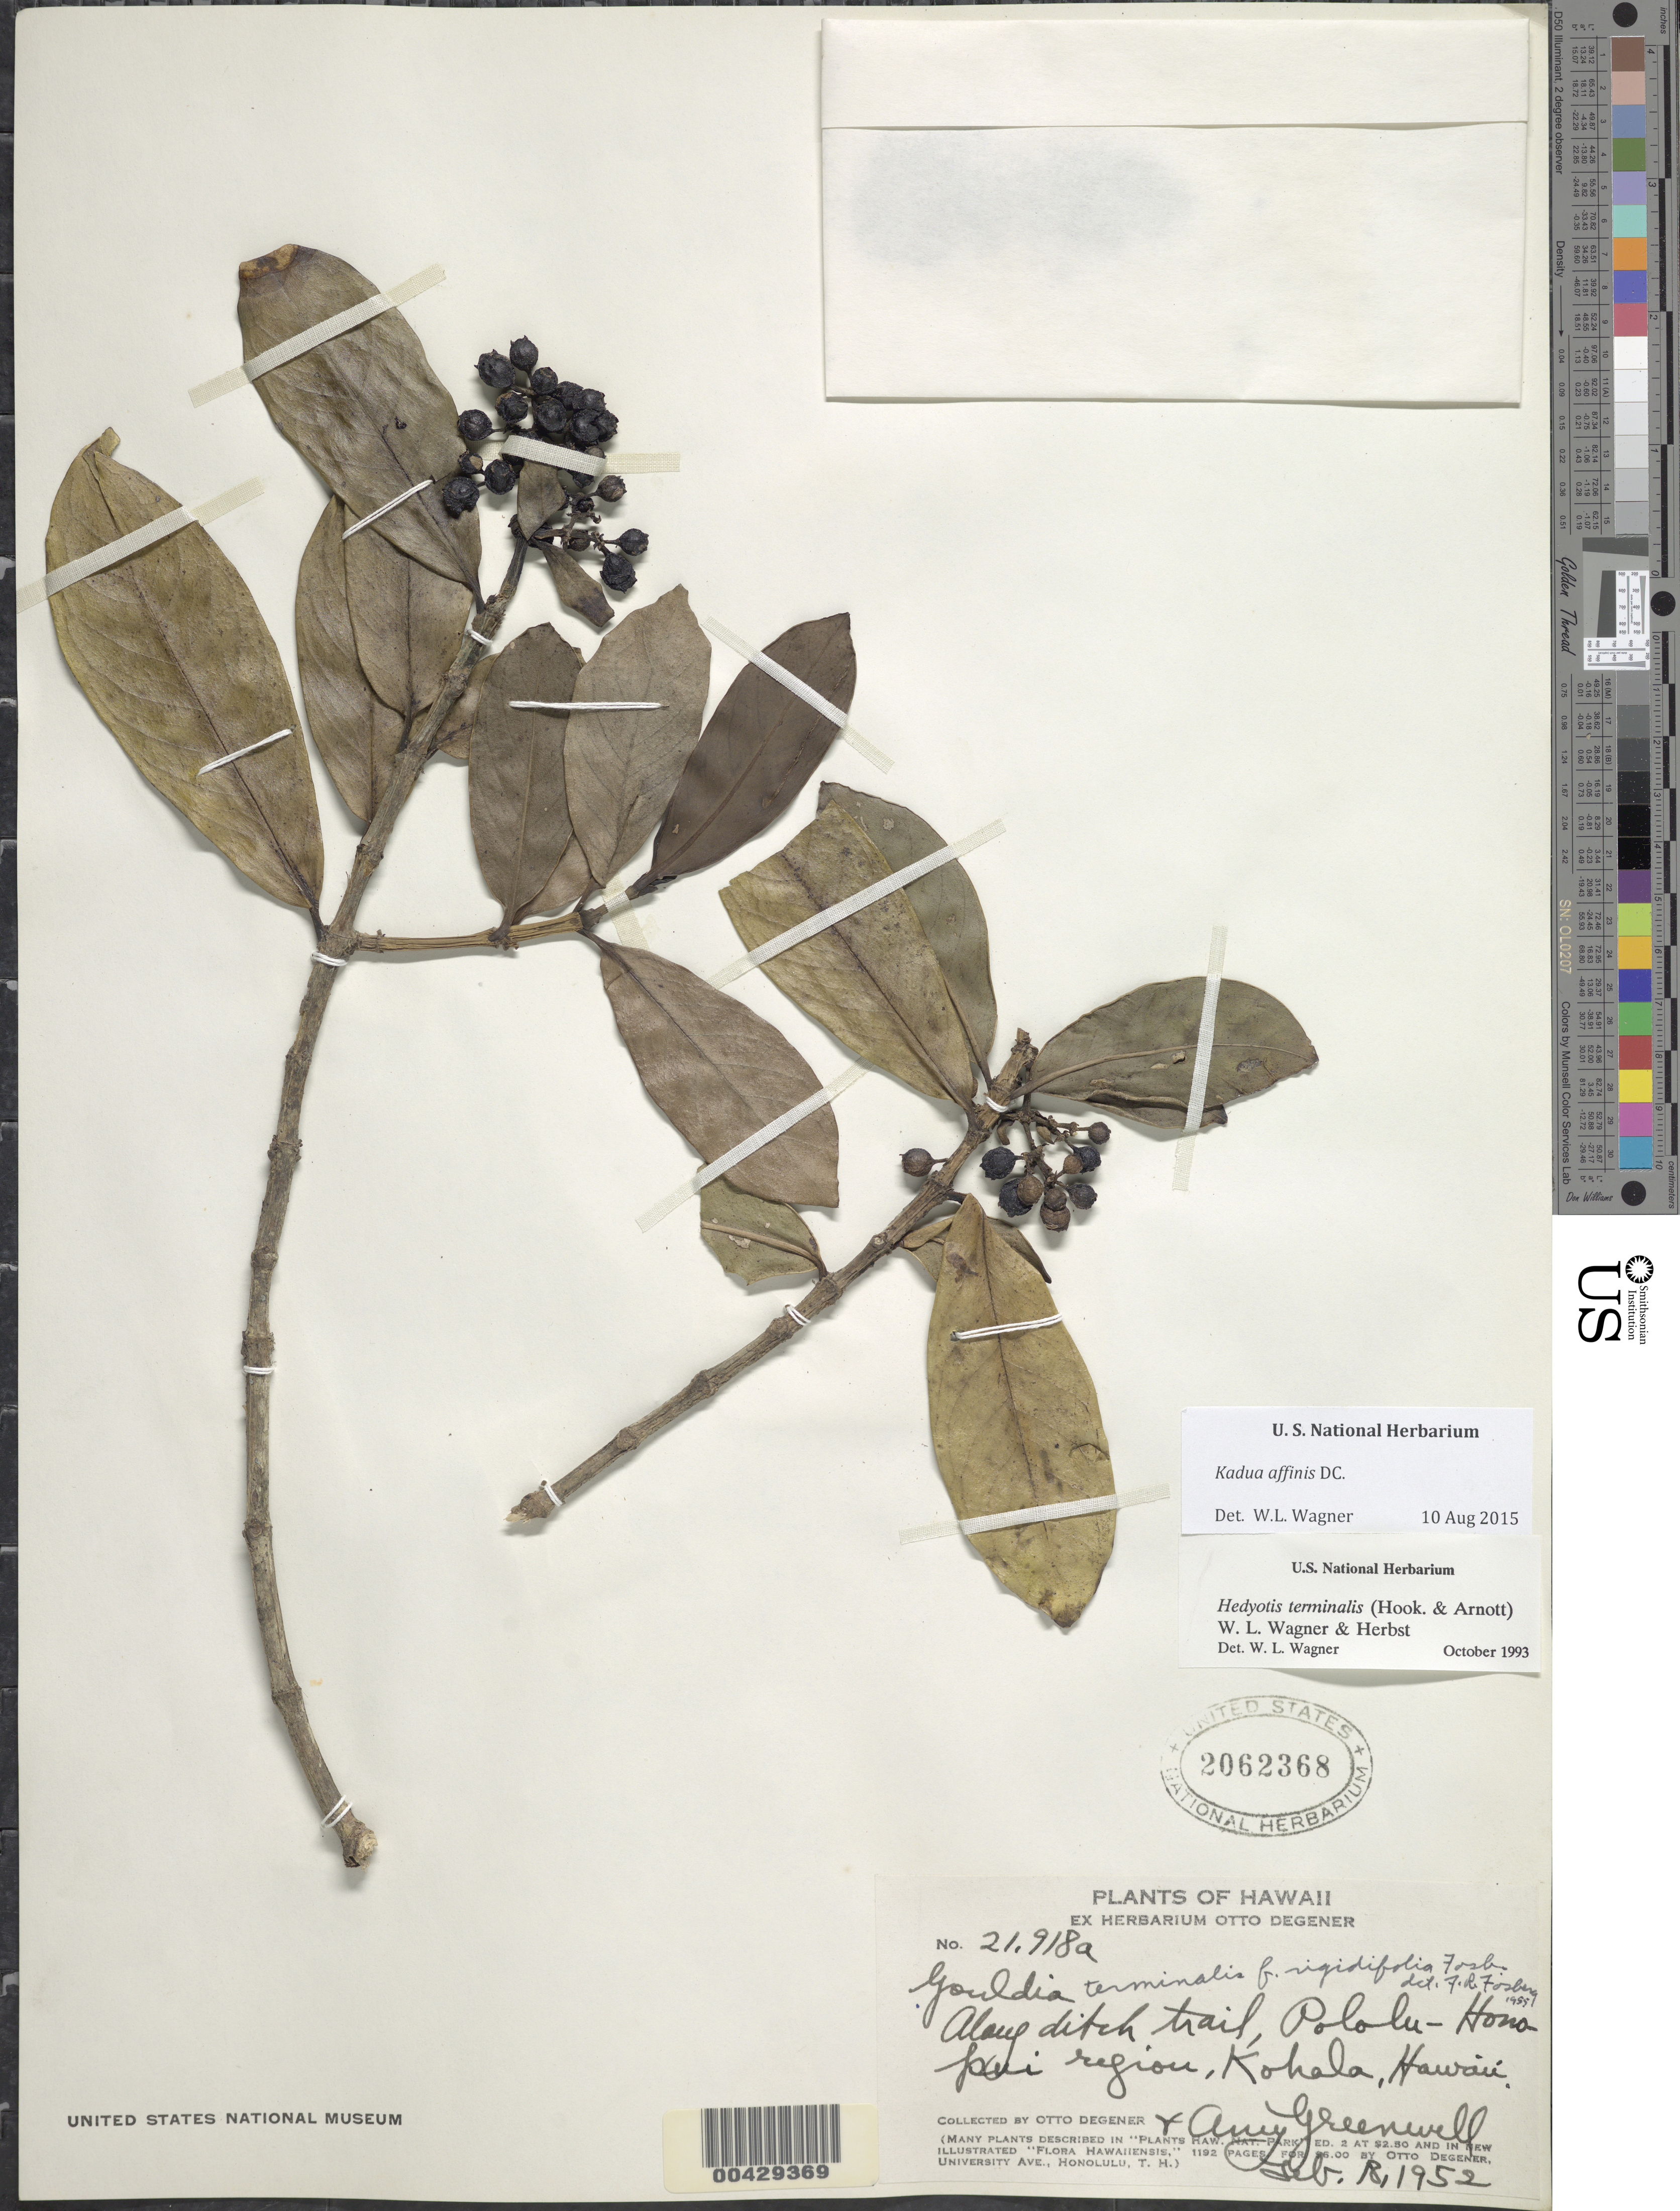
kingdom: Plantae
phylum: Tracheophyta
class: Magnoliopsida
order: Gentianales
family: Rubiaceae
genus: Kadua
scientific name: Kadua affinis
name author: DC.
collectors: O. Degener & A. B. Greenwell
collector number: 21918a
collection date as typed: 18 Feb 1952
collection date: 1952-02-18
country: United States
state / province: Hawaii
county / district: Hawaii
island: Hawaii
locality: Along ditch trail, Pololu-Honopui region, Kohala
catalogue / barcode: US 2062368